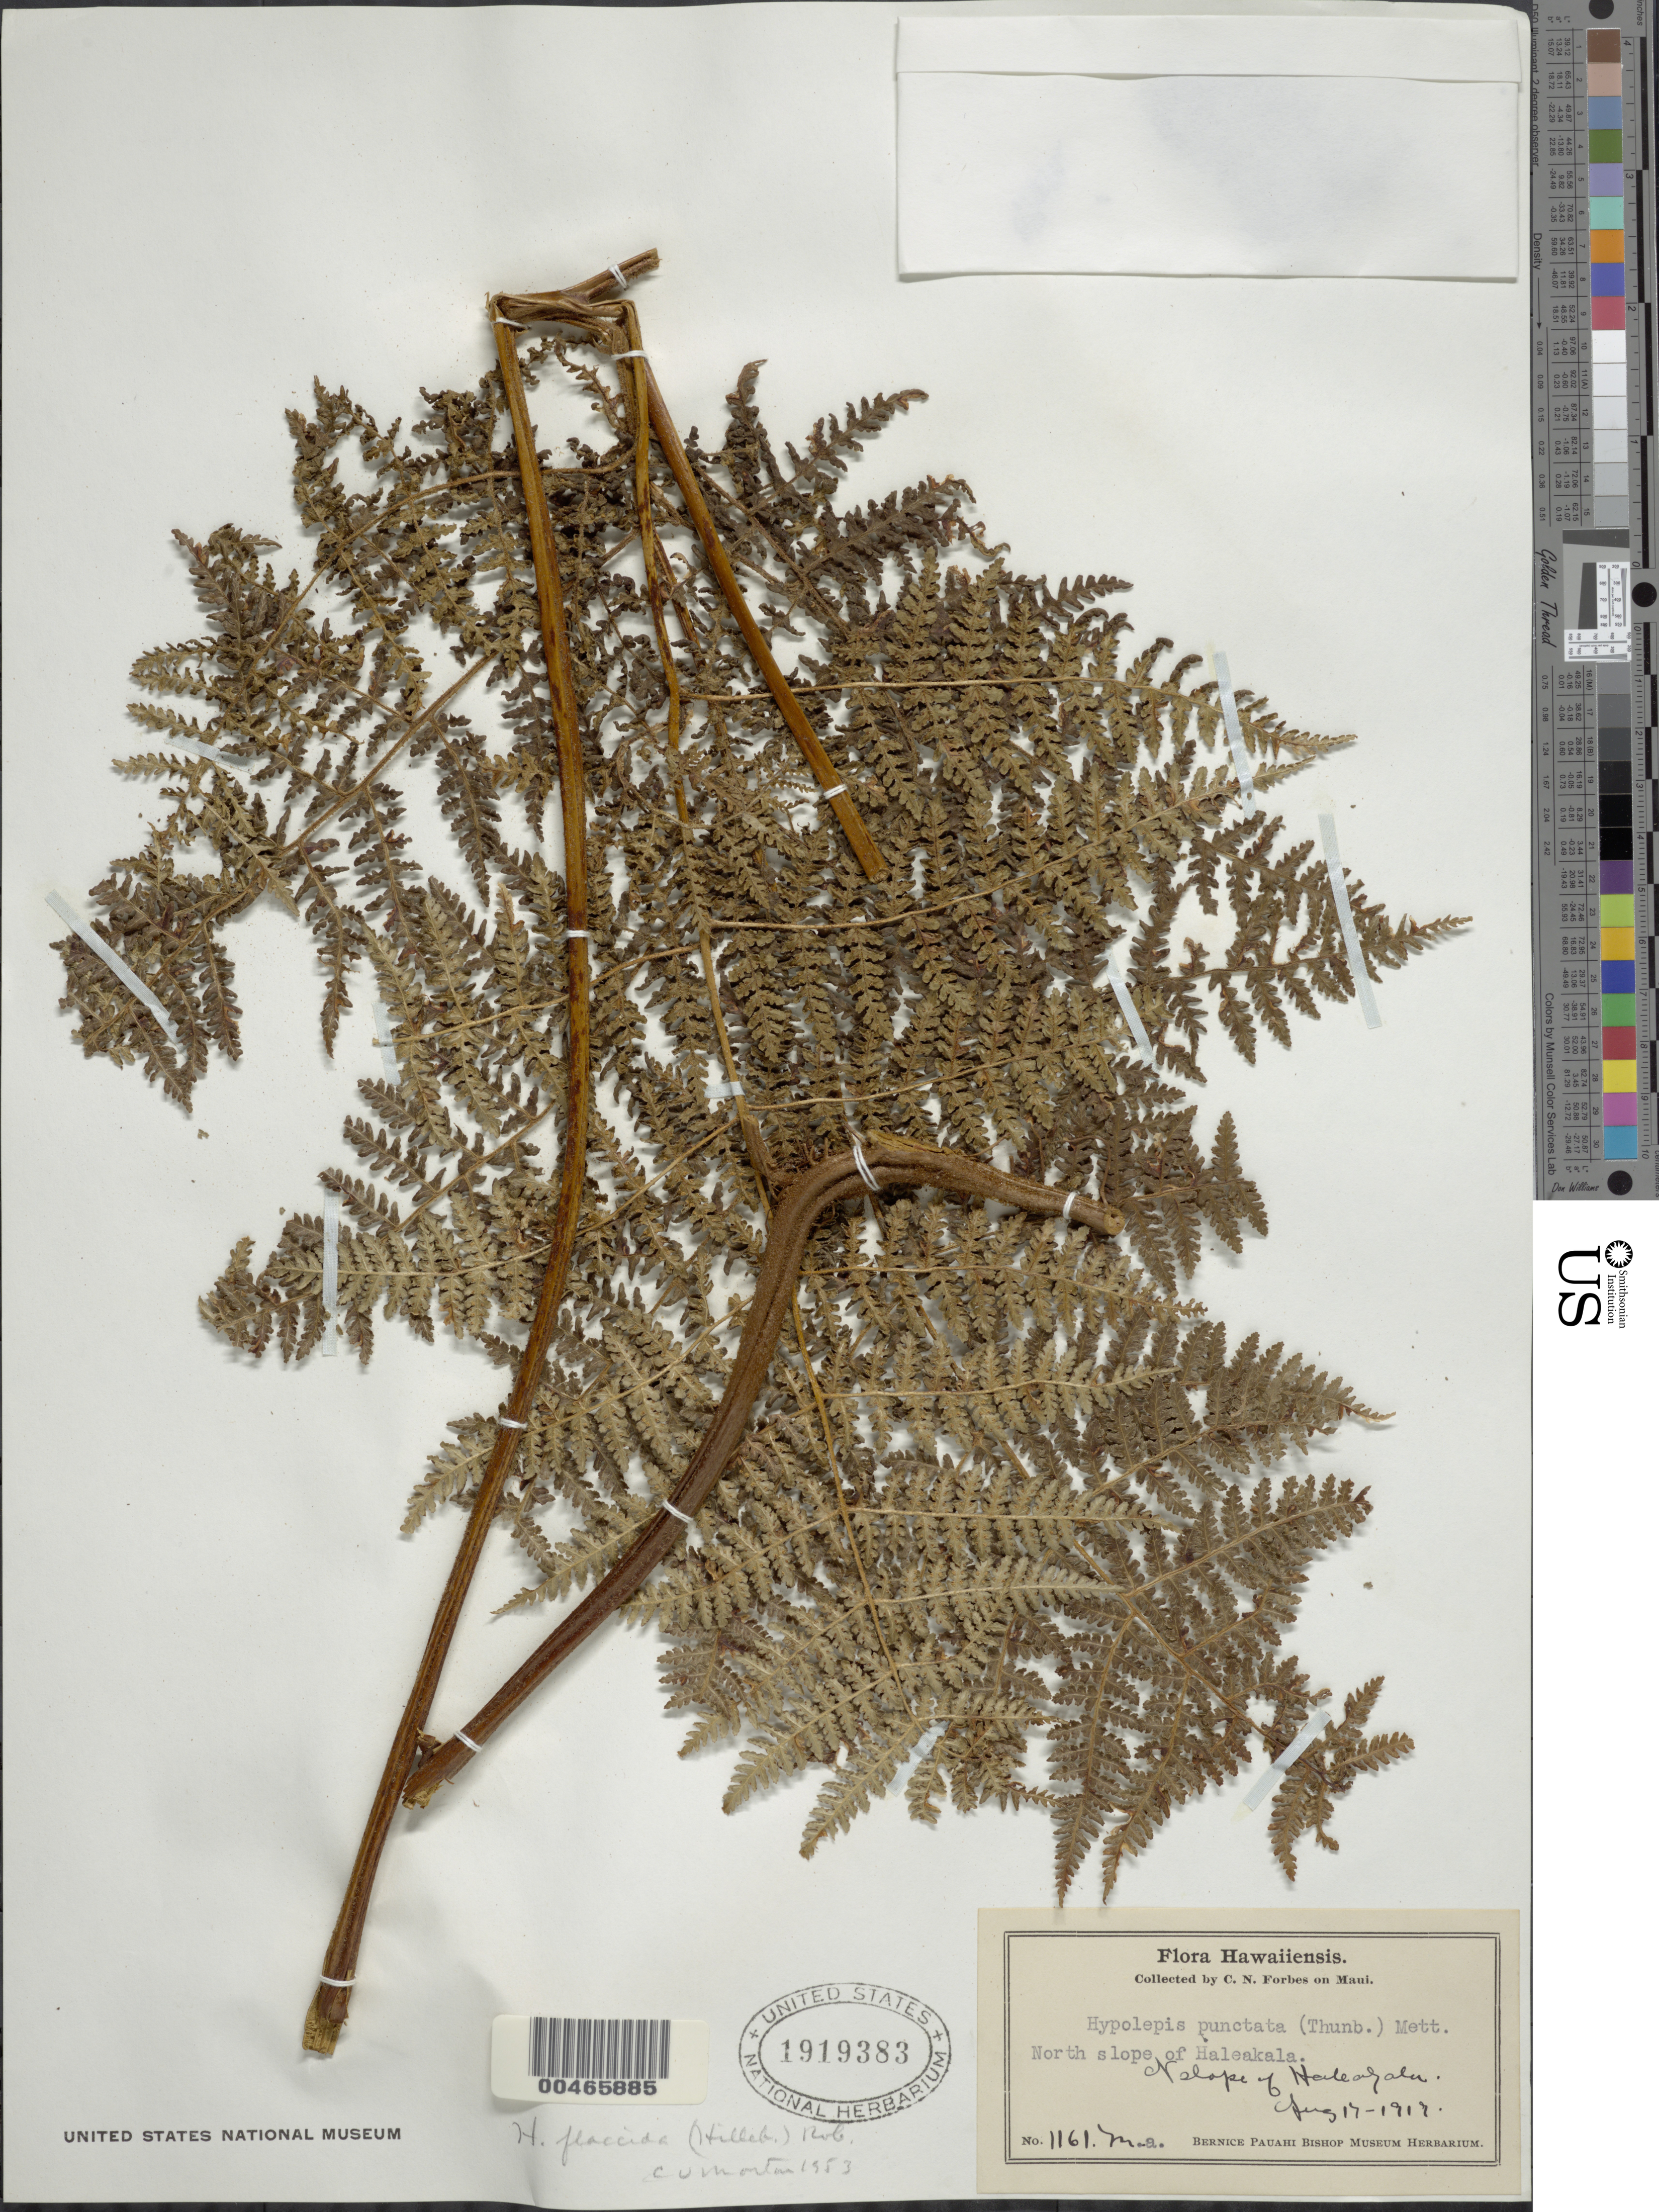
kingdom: Plantae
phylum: Tracheophyta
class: Polypodiopsida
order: Polypodiales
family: Dennstaedtiaceae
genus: Hypolepis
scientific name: Hypolepis flaccida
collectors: C. N. Forbes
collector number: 1161.M.a.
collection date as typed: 17 Aug 1919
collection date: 1919-08-17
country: United States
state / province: Hawaii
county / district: Maui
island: Maui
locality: N slope of Haleakala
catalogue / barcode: US 1919383